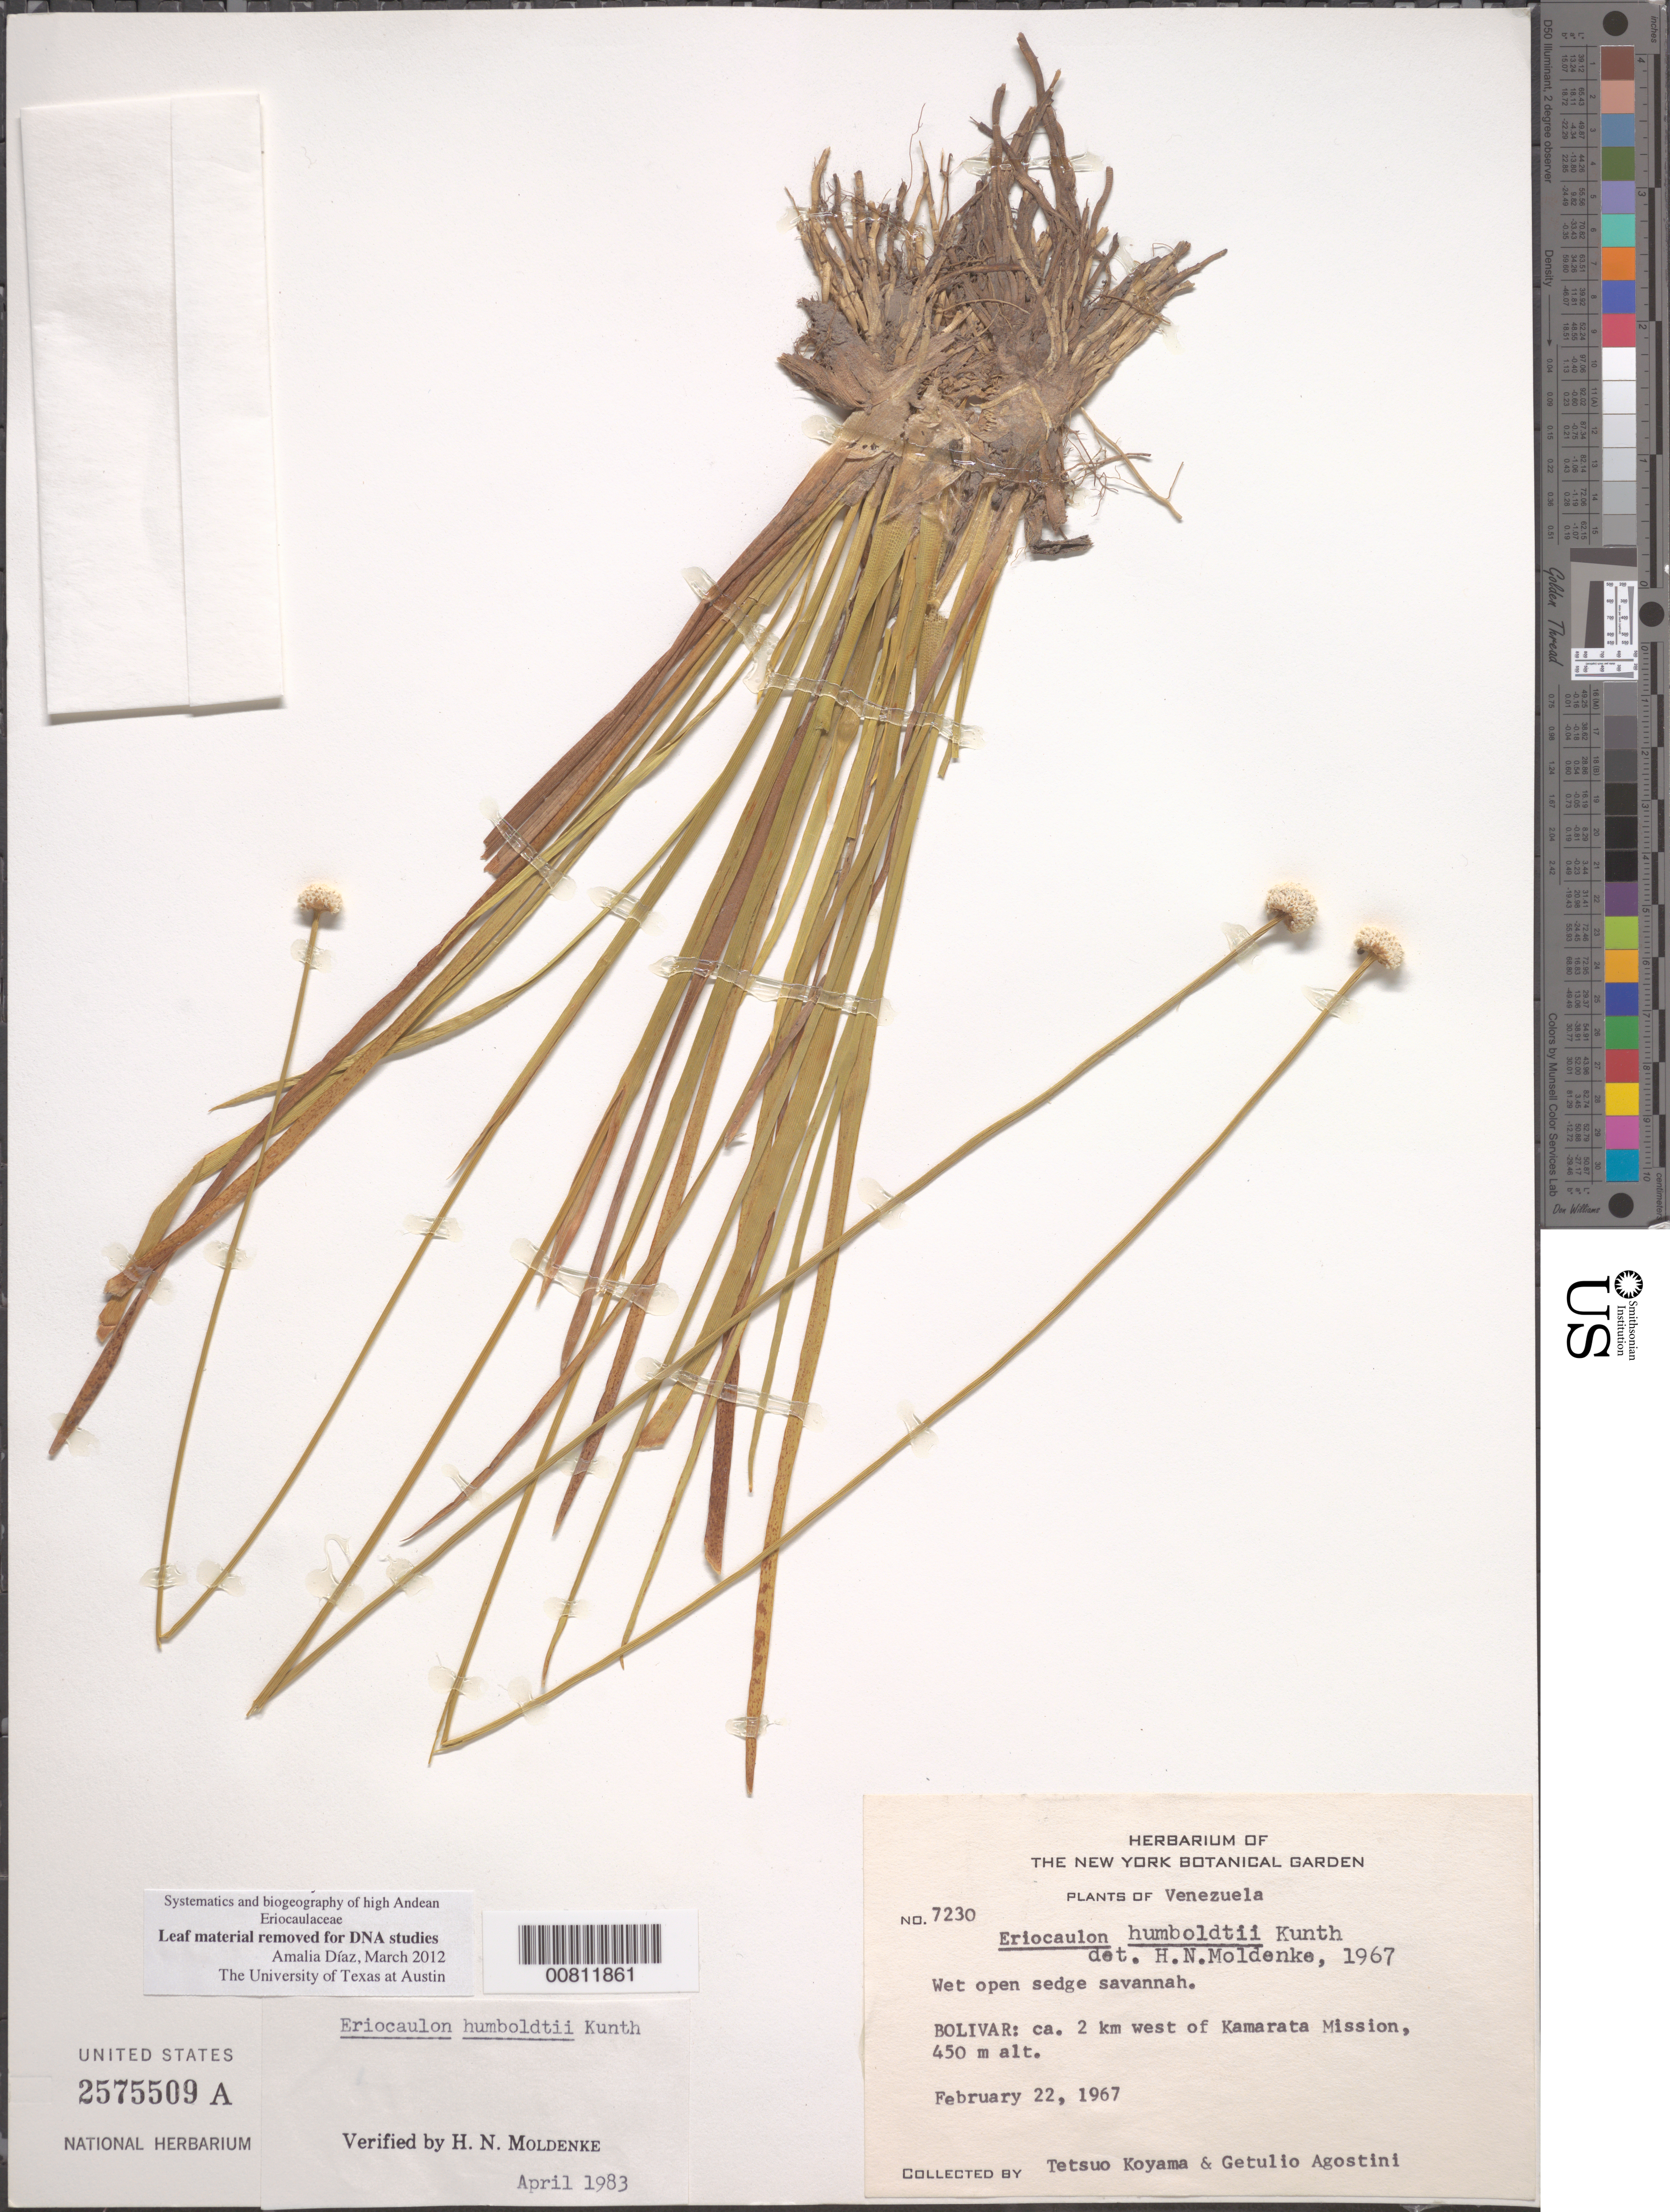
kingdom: Plantae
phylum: Tracheophyta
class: Liliopsida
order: Poales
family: Eriocaulaceae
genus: Eriocaulon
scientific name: Eriocaulon humboldtii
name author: Kunth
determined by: Moldenke, H. N.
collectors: T. Koyama & G. Agostini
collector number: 7230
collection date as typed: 22-Feb-67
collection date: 1967-02-22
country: Venezuela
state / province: Bolívar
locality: Kamarata Mission, ca. 2 km W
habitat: Wet open edge savanna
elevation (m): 450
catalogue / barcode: US 2575509A